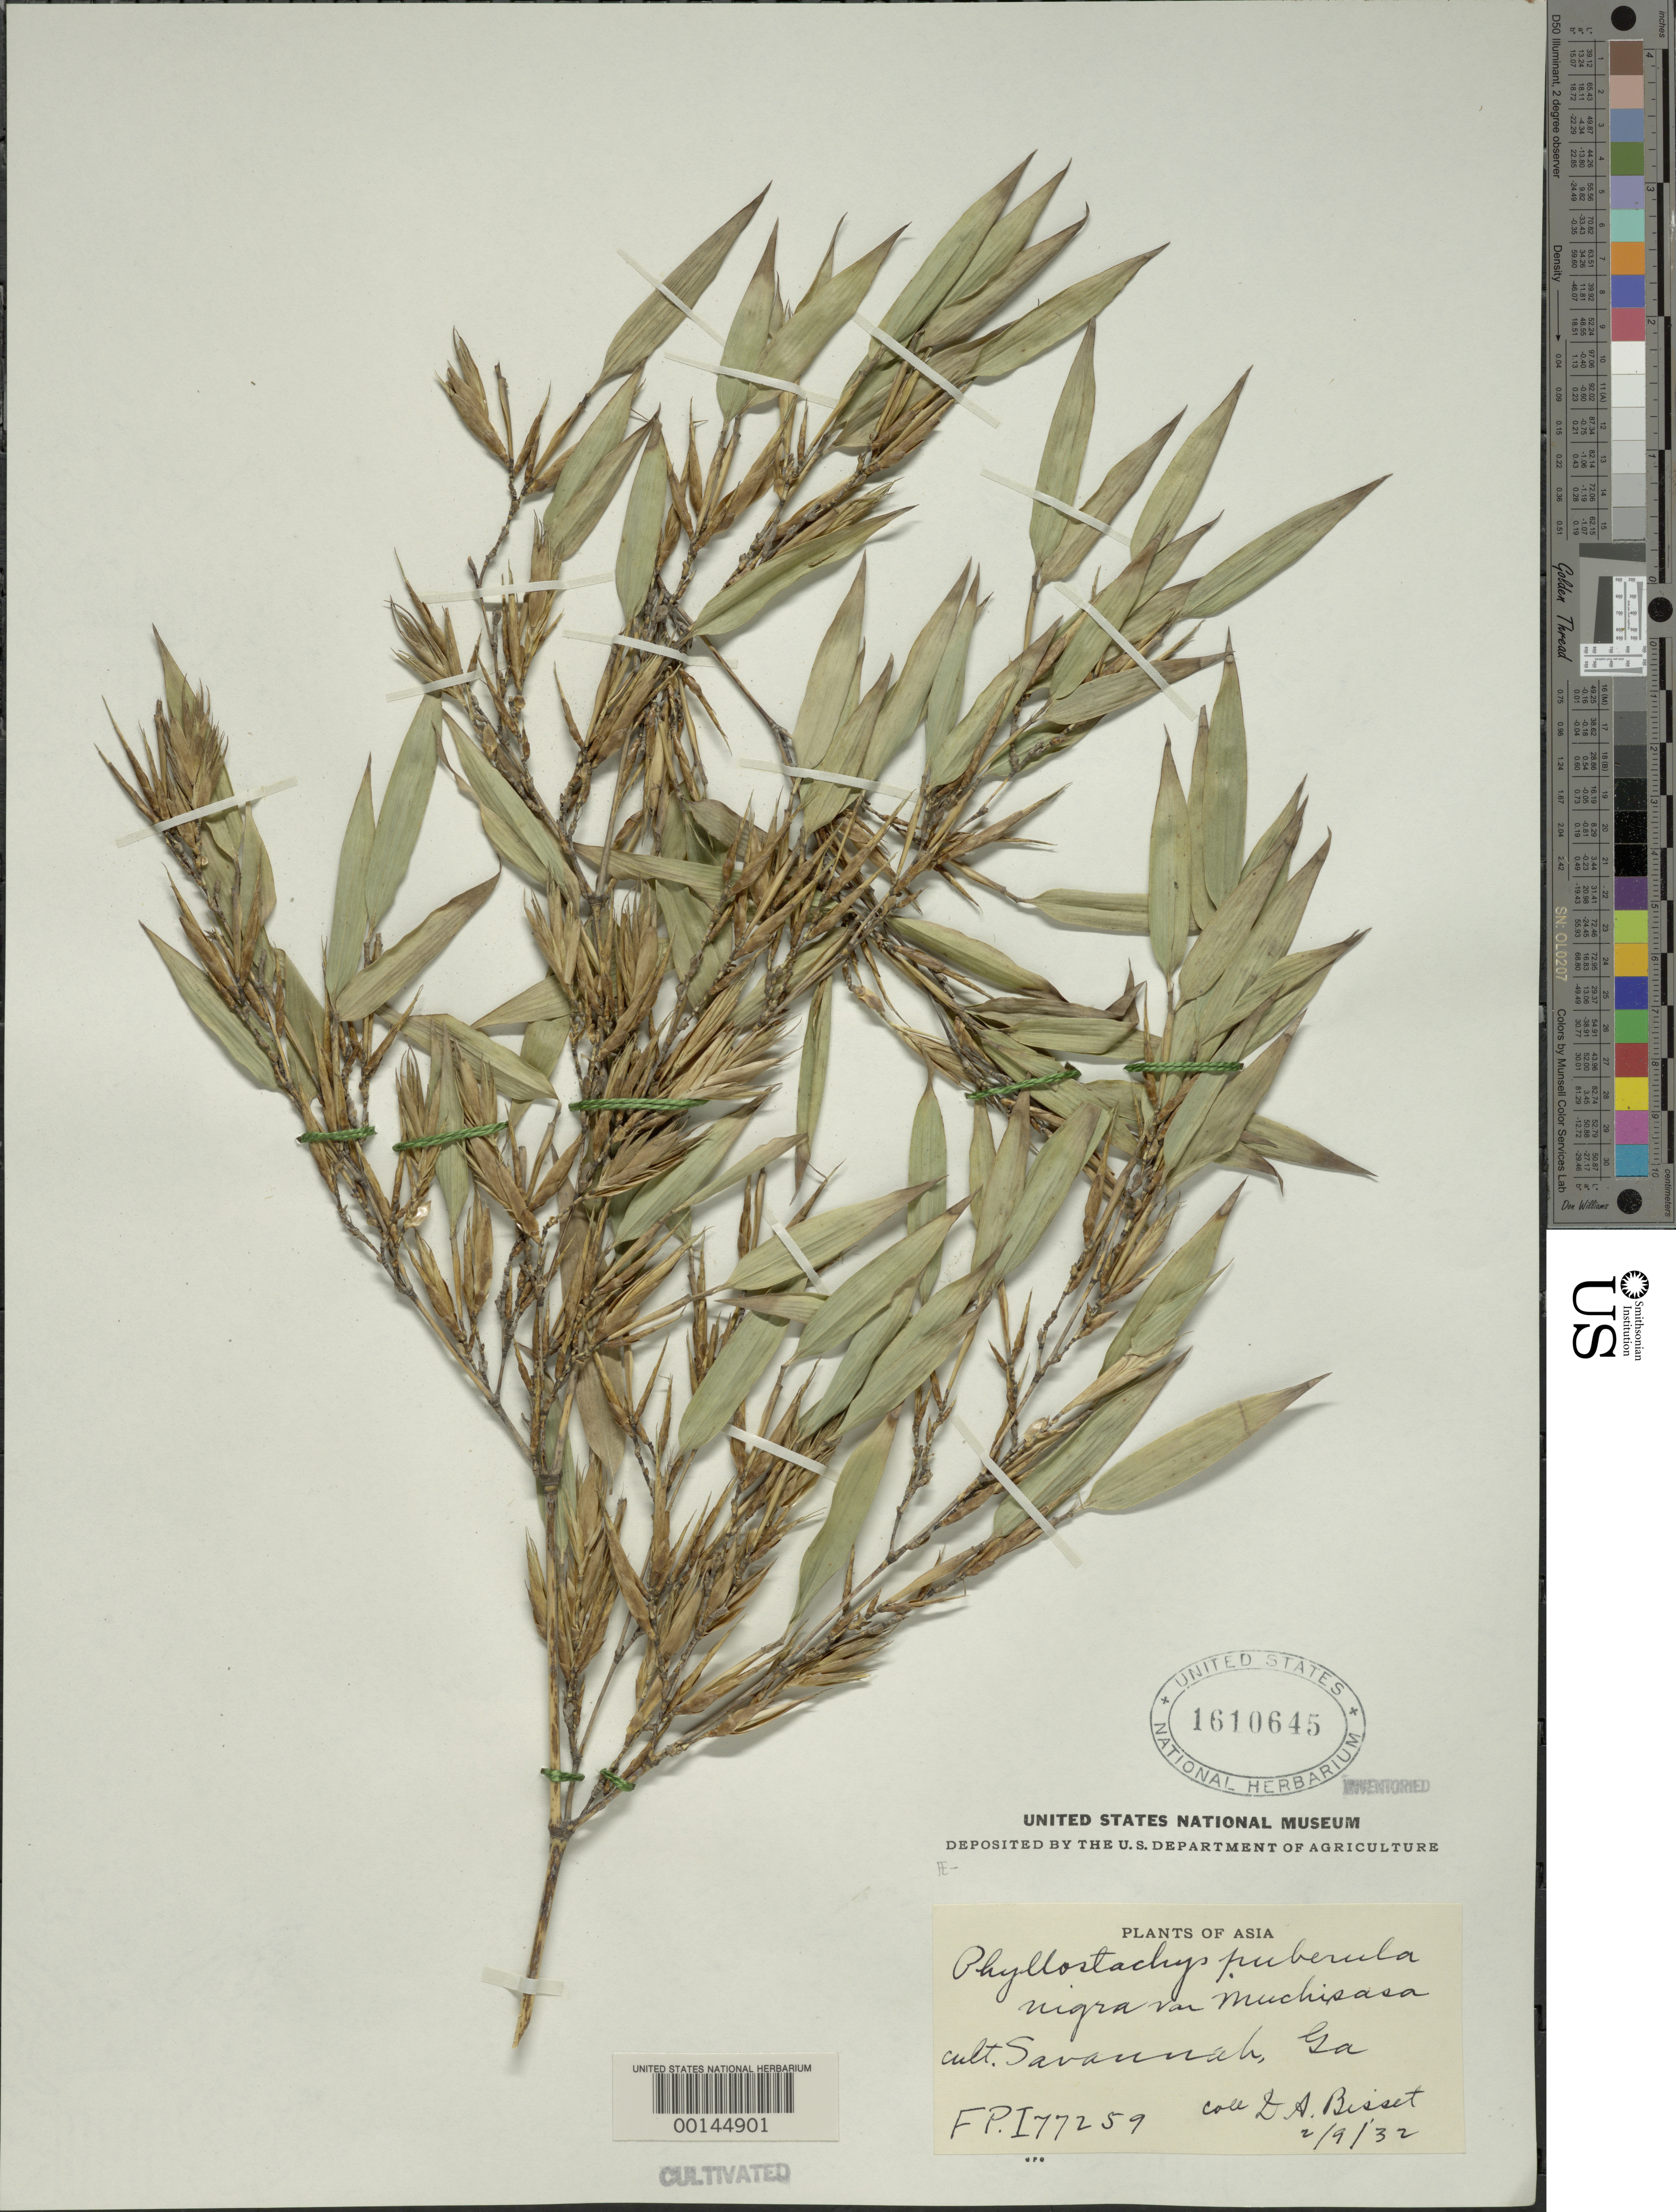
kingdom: Plantae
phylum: Tracheophyta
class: Liliopsida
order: Poales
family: Poaceae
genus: Phyllostachys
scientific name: Phyllostachys nigra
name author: (Lodd. ex Lindl.) Munro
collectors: D. Bisset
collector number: PI 77259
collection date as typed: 09 Feb 1932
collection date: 1932-02-09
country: United States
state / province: Georgia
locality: Savannah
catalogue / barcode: US 1610645